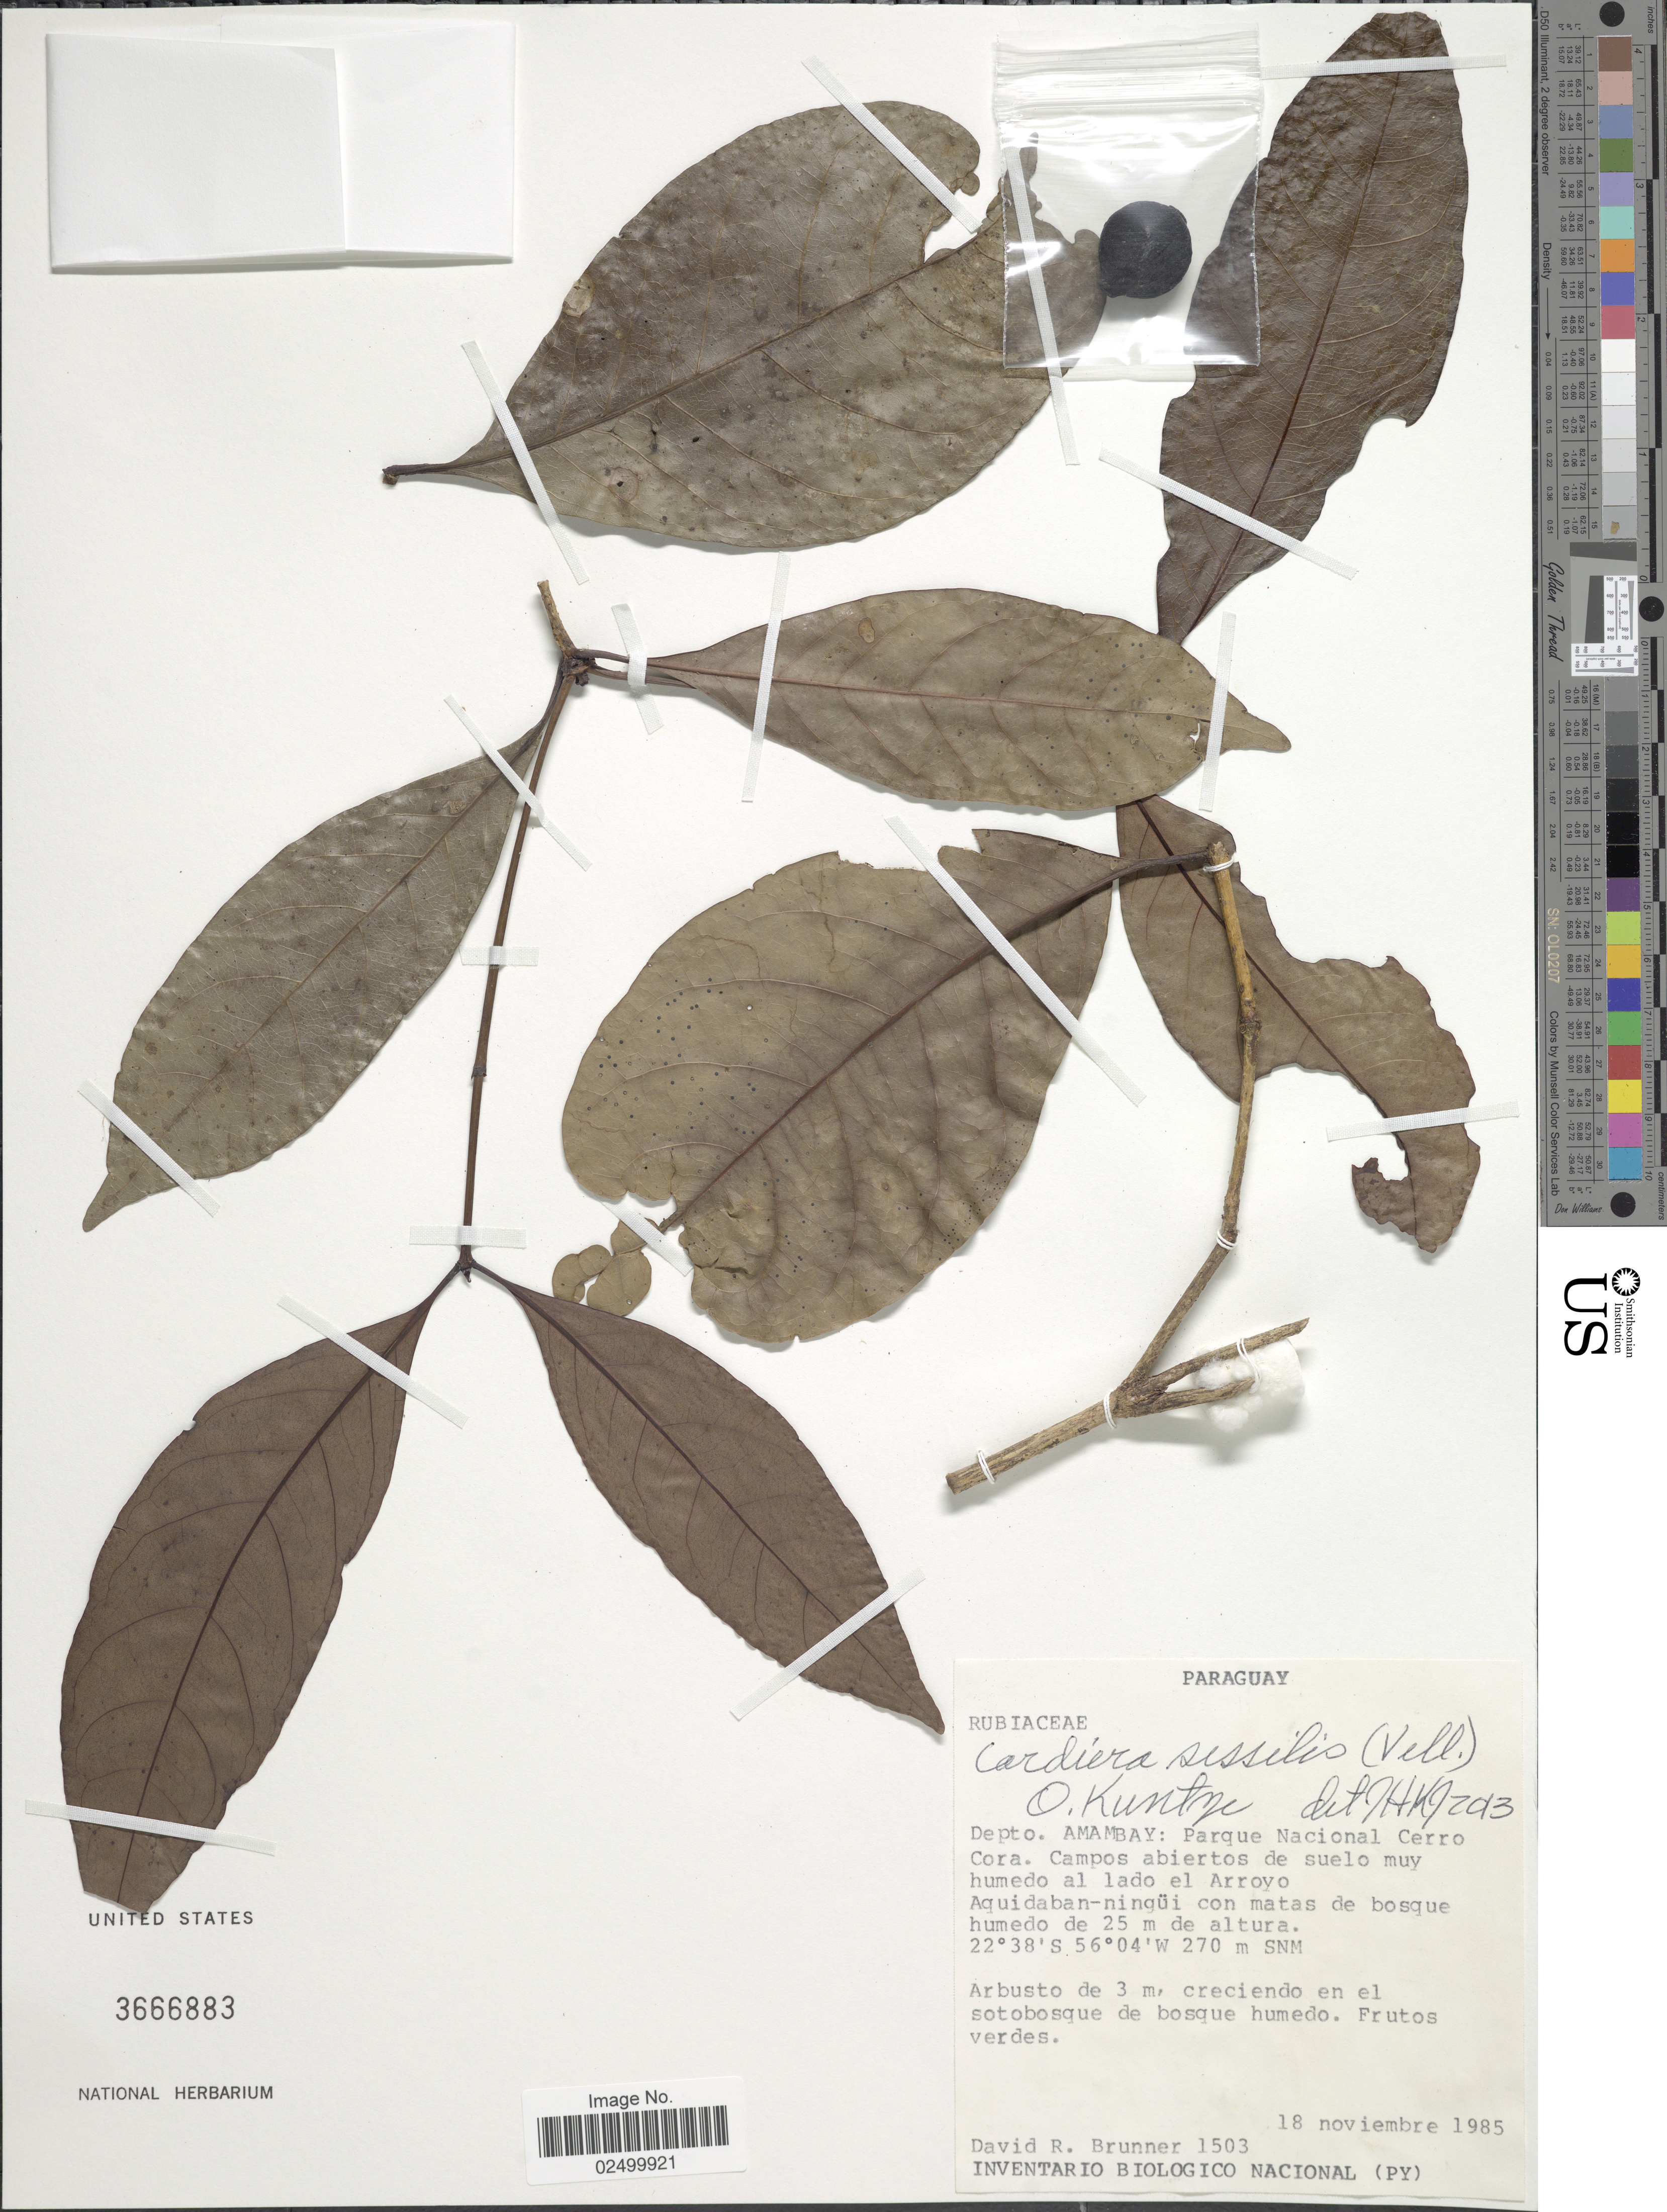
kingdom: Plantae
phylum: Tracheophyta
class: Magnoliopsida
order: Gentianales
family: Rubiaceae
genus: Cordiera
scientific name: Cordiera sessilis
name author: (Vell.) Kuntze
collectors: D. R. Brunner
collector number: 1503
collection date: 1985-11-18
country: Paraguay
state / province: Amambay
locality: Parque Nacional Cerro Cora. Campos abiertos de suelo my humedo al lado el Arroyo.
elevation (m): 270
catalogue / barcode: US 3666883